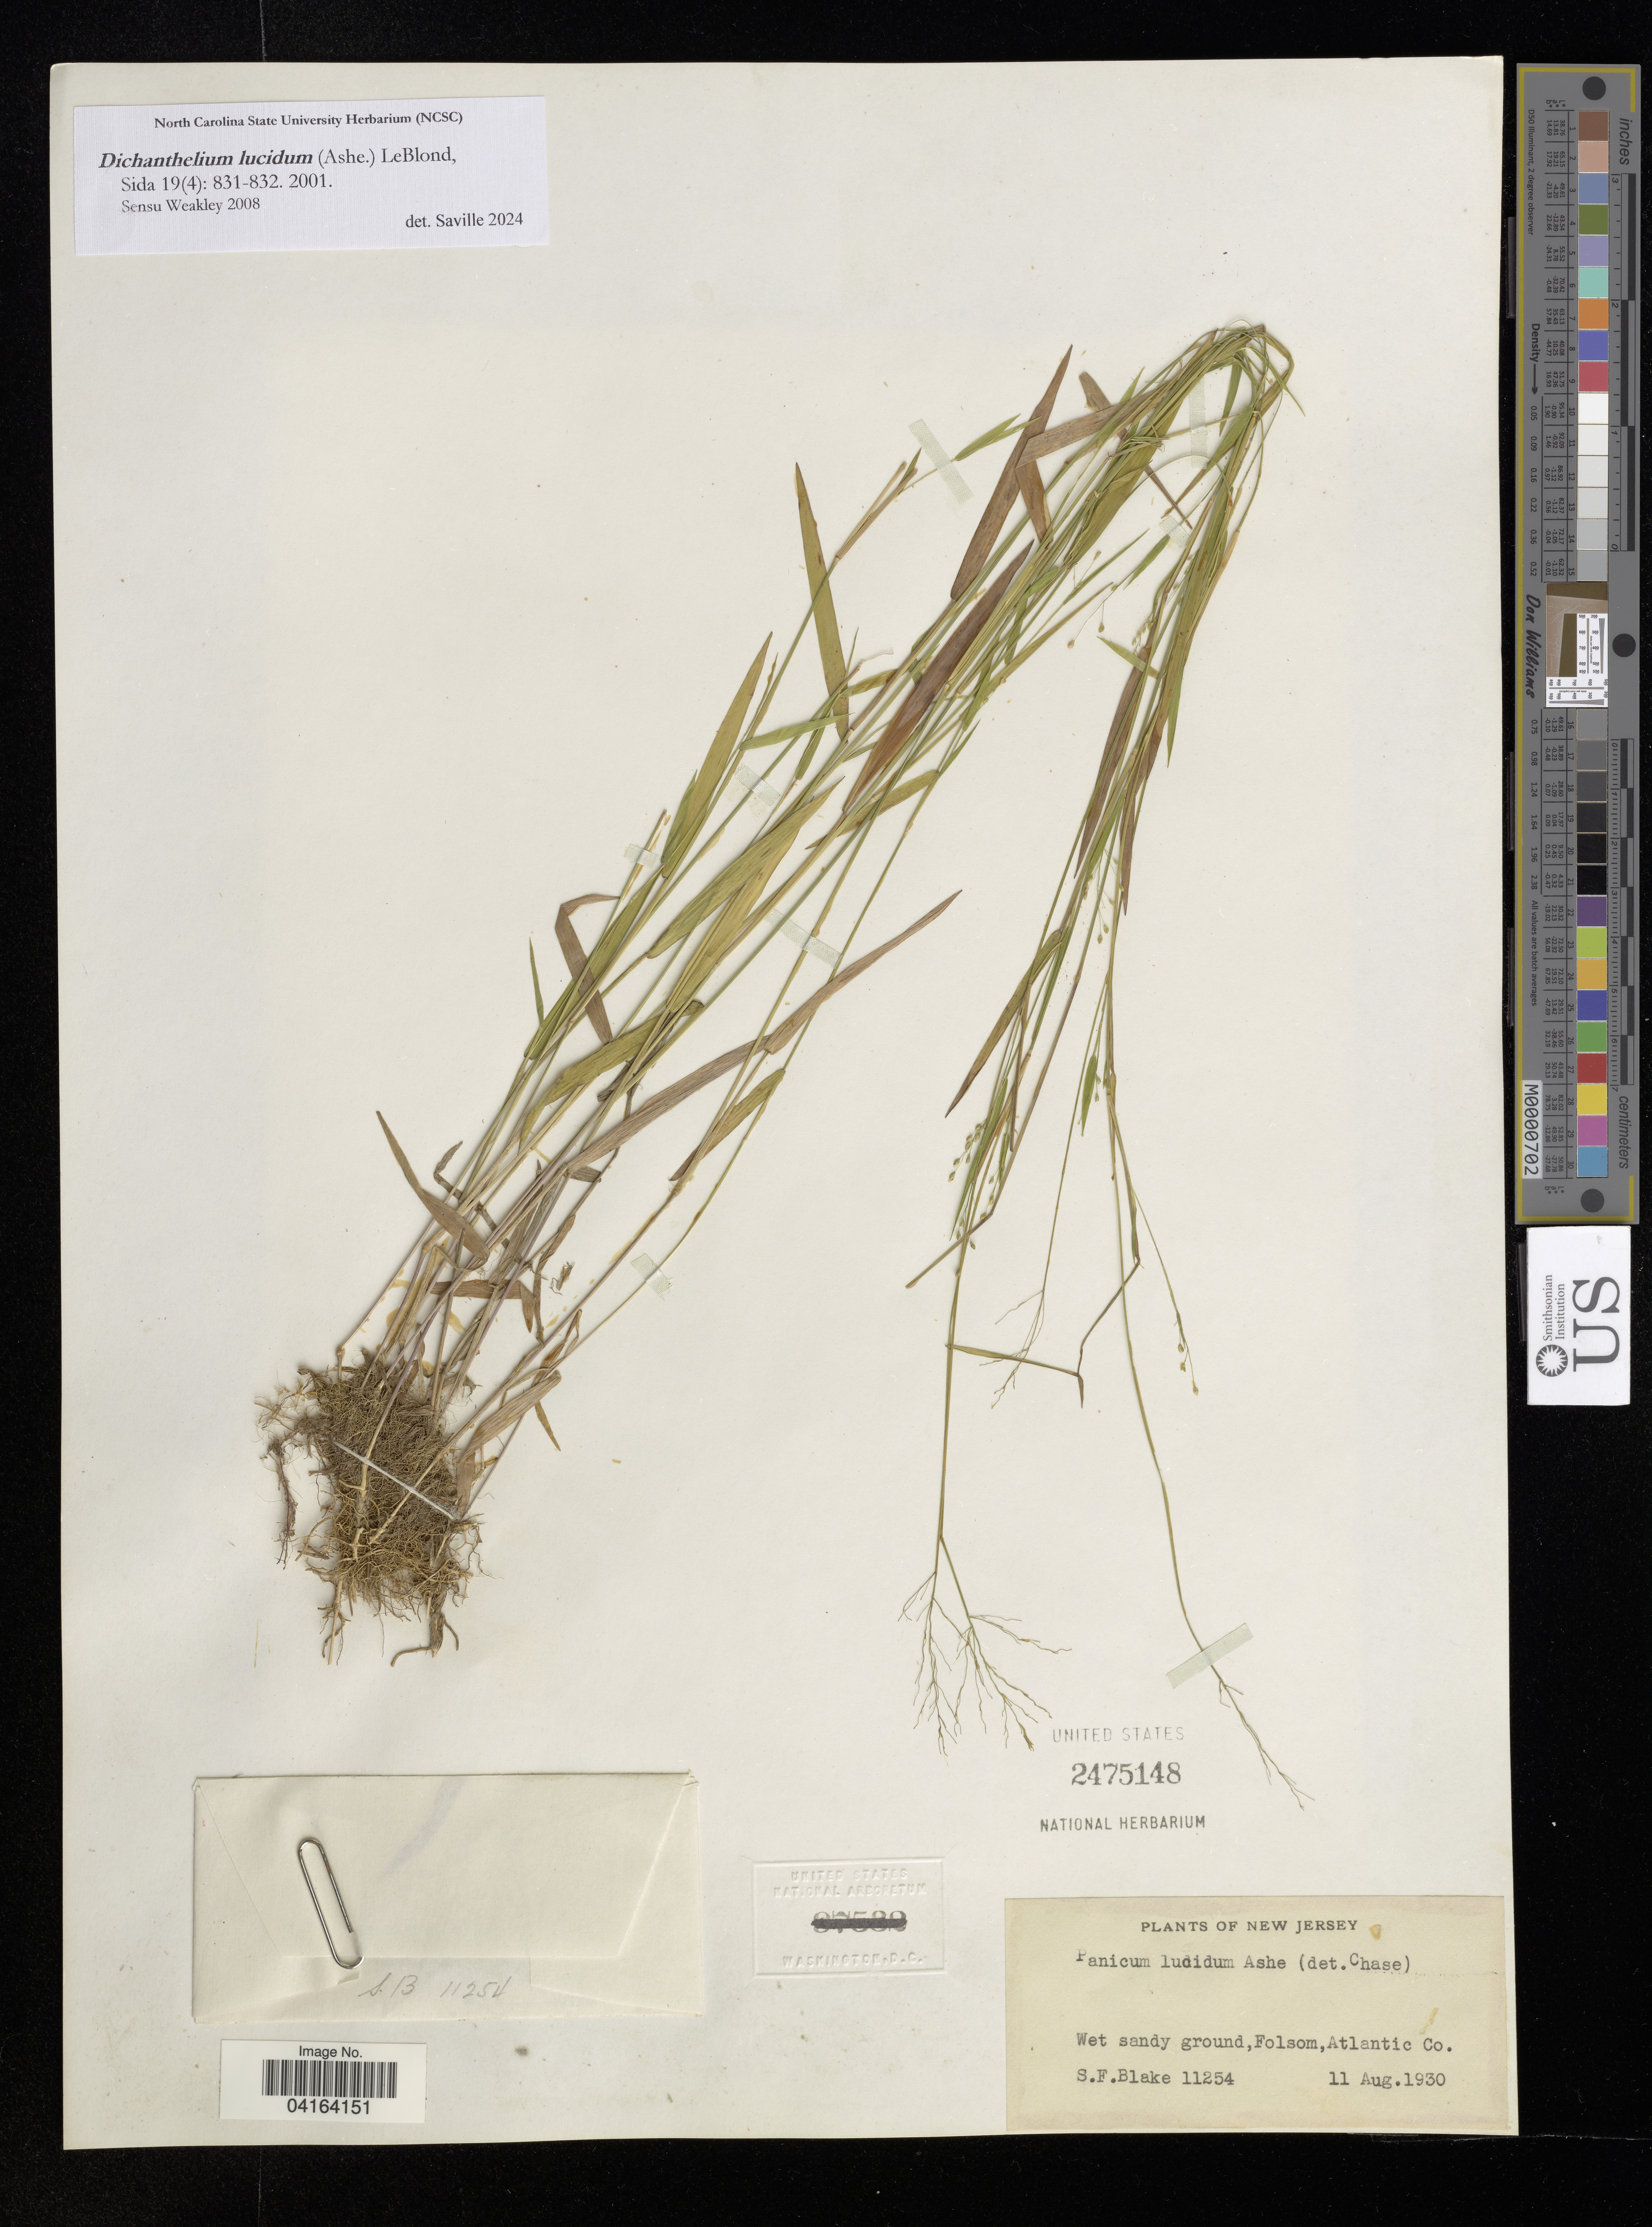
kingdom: Plantae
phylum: Tracheophyta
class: Liliopsida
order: Poales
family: Poaceae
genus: Dichanthelium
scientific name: Dichanthelium lucidum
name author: (Ashe) LeBlond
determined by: Saville, A. C., (NCSC), North Carolina State University (UNITED STATES)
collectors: Mrs. S. F. Blake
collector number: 11254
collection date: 1930-08-11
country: United States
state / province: New Jersey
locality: Wet sandy ground, Folsom, Atlantic Co.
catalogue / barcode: US 2475148